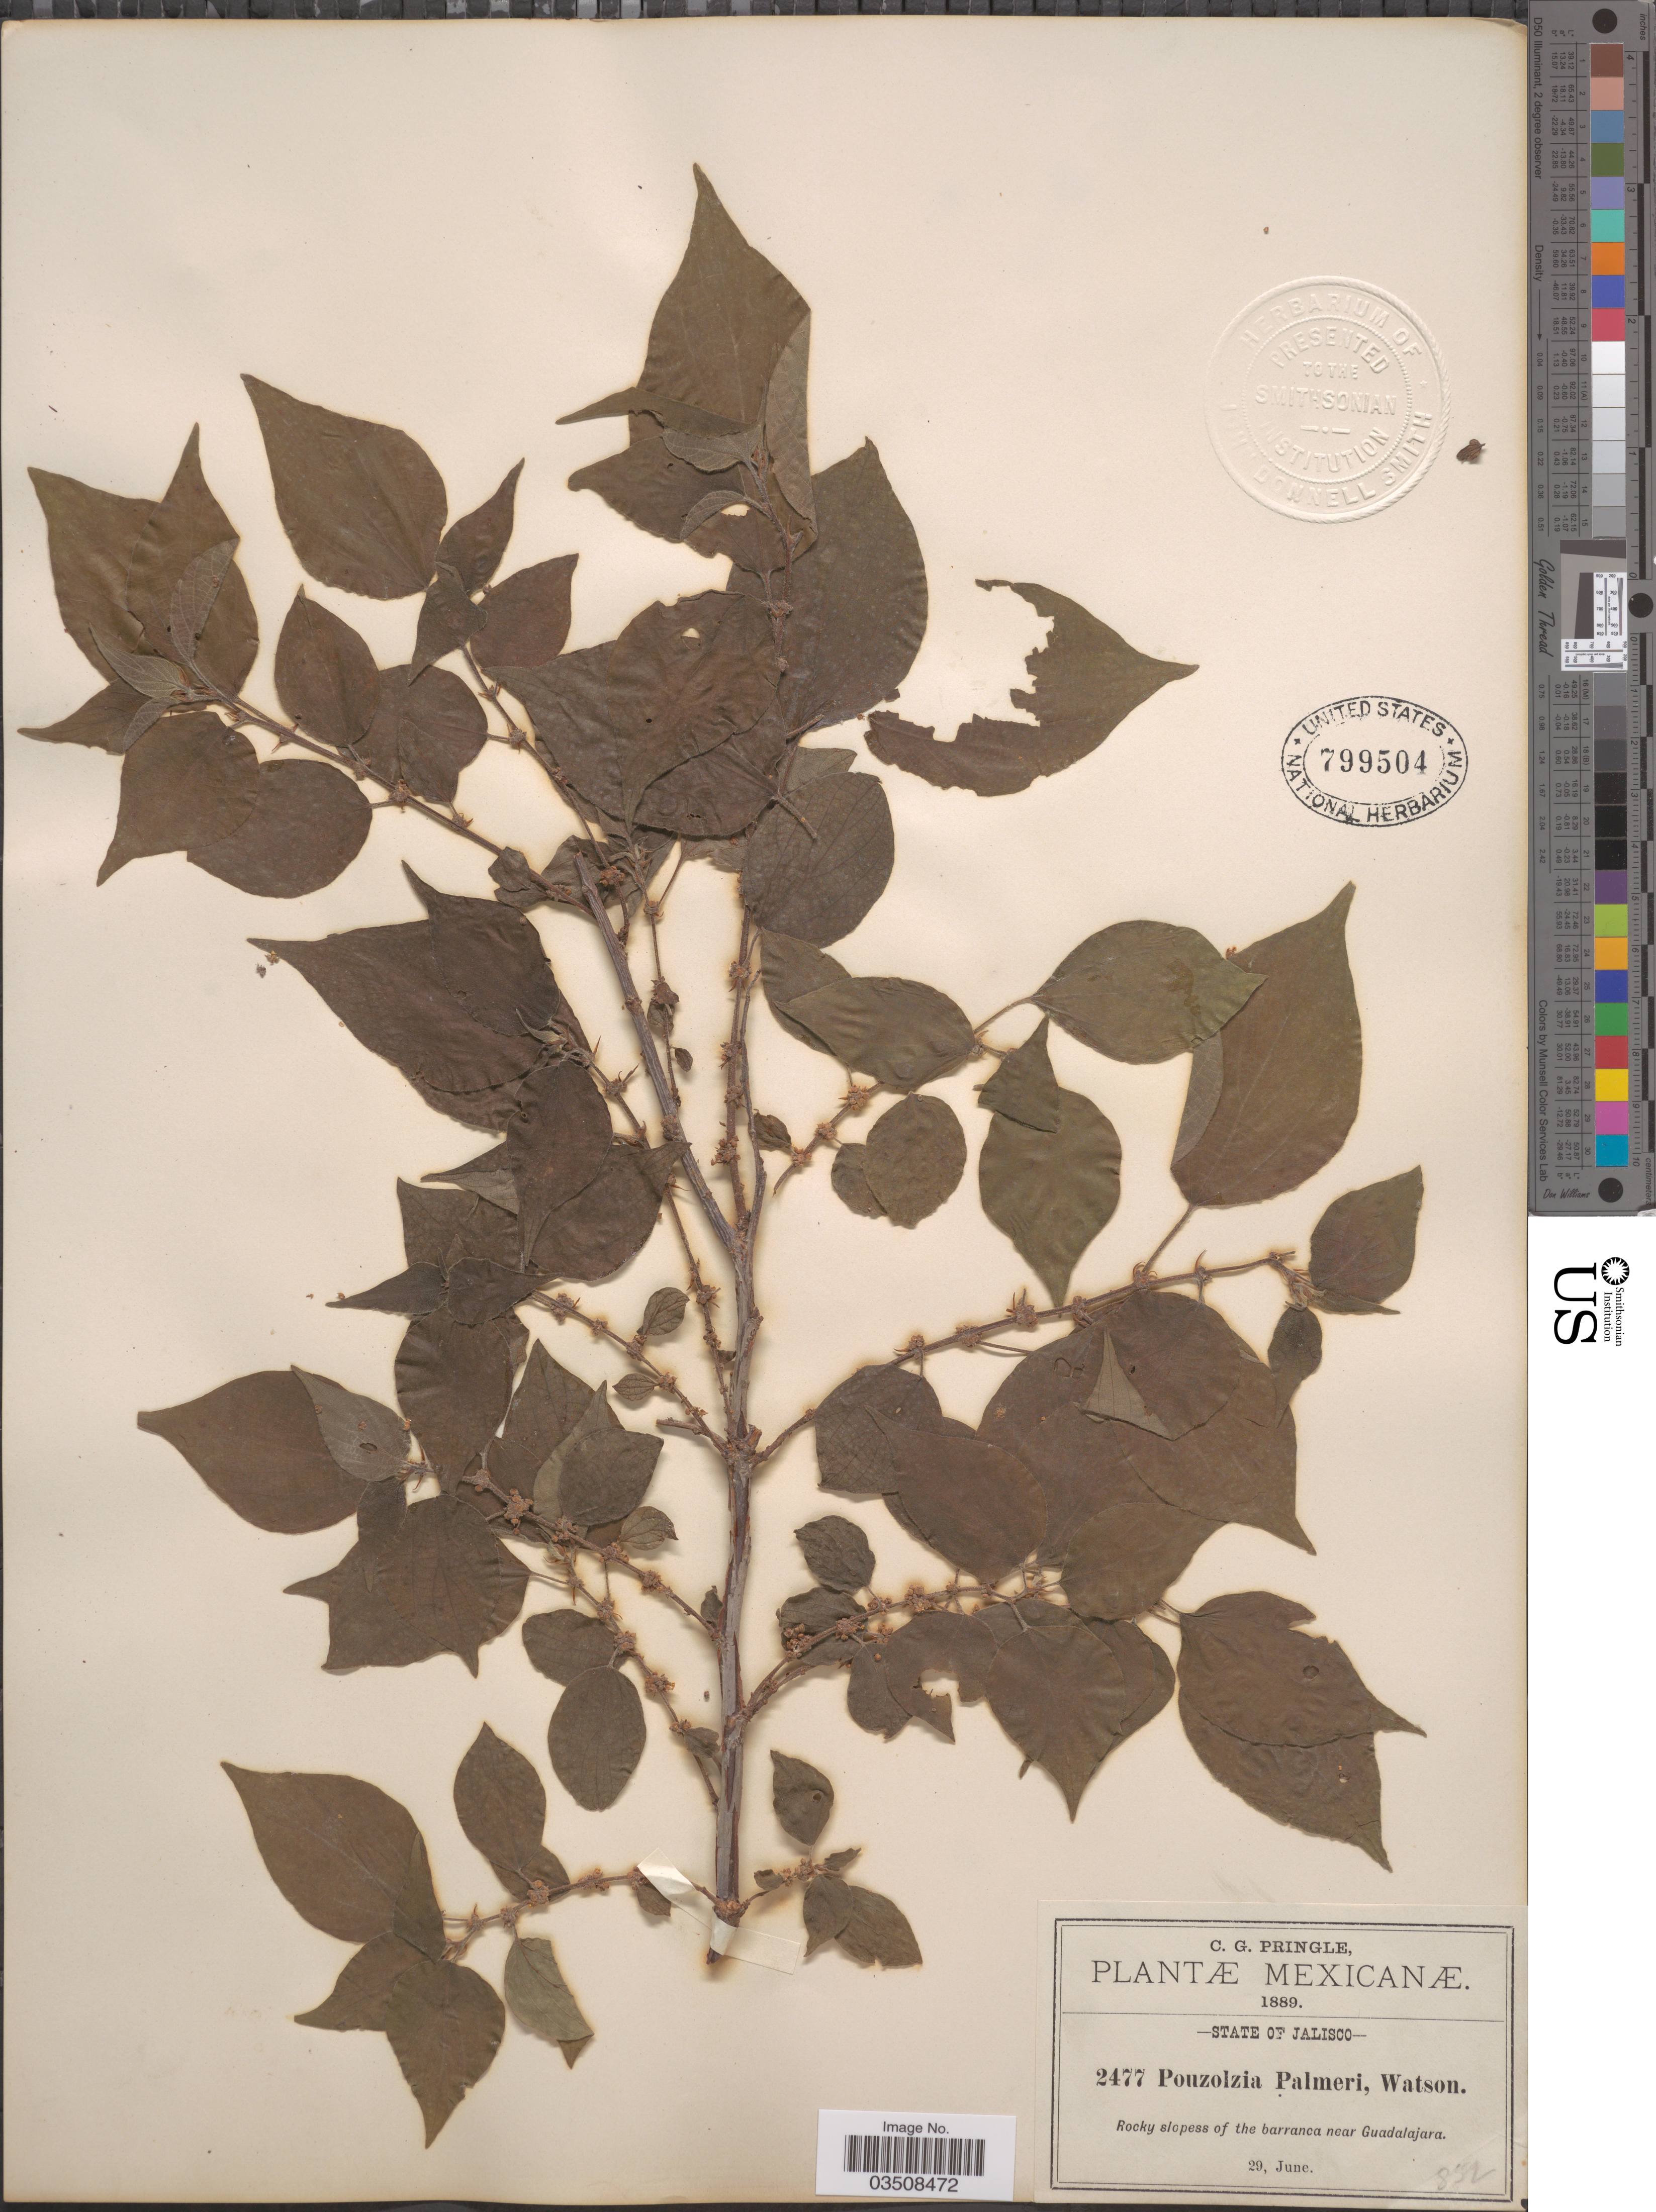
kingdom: Plantae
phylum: Tracheophyta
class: Magnoliopsida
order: Rosales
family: Urticaceae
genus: Pouzolzia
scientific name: Pouzolzia palmeri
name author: S. Watson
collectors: C. G. Pringle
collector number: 2477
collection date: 1889-06-29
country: Mexico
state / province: Jalisco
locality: The barranca near Guadalajara.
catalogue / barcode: US 799504